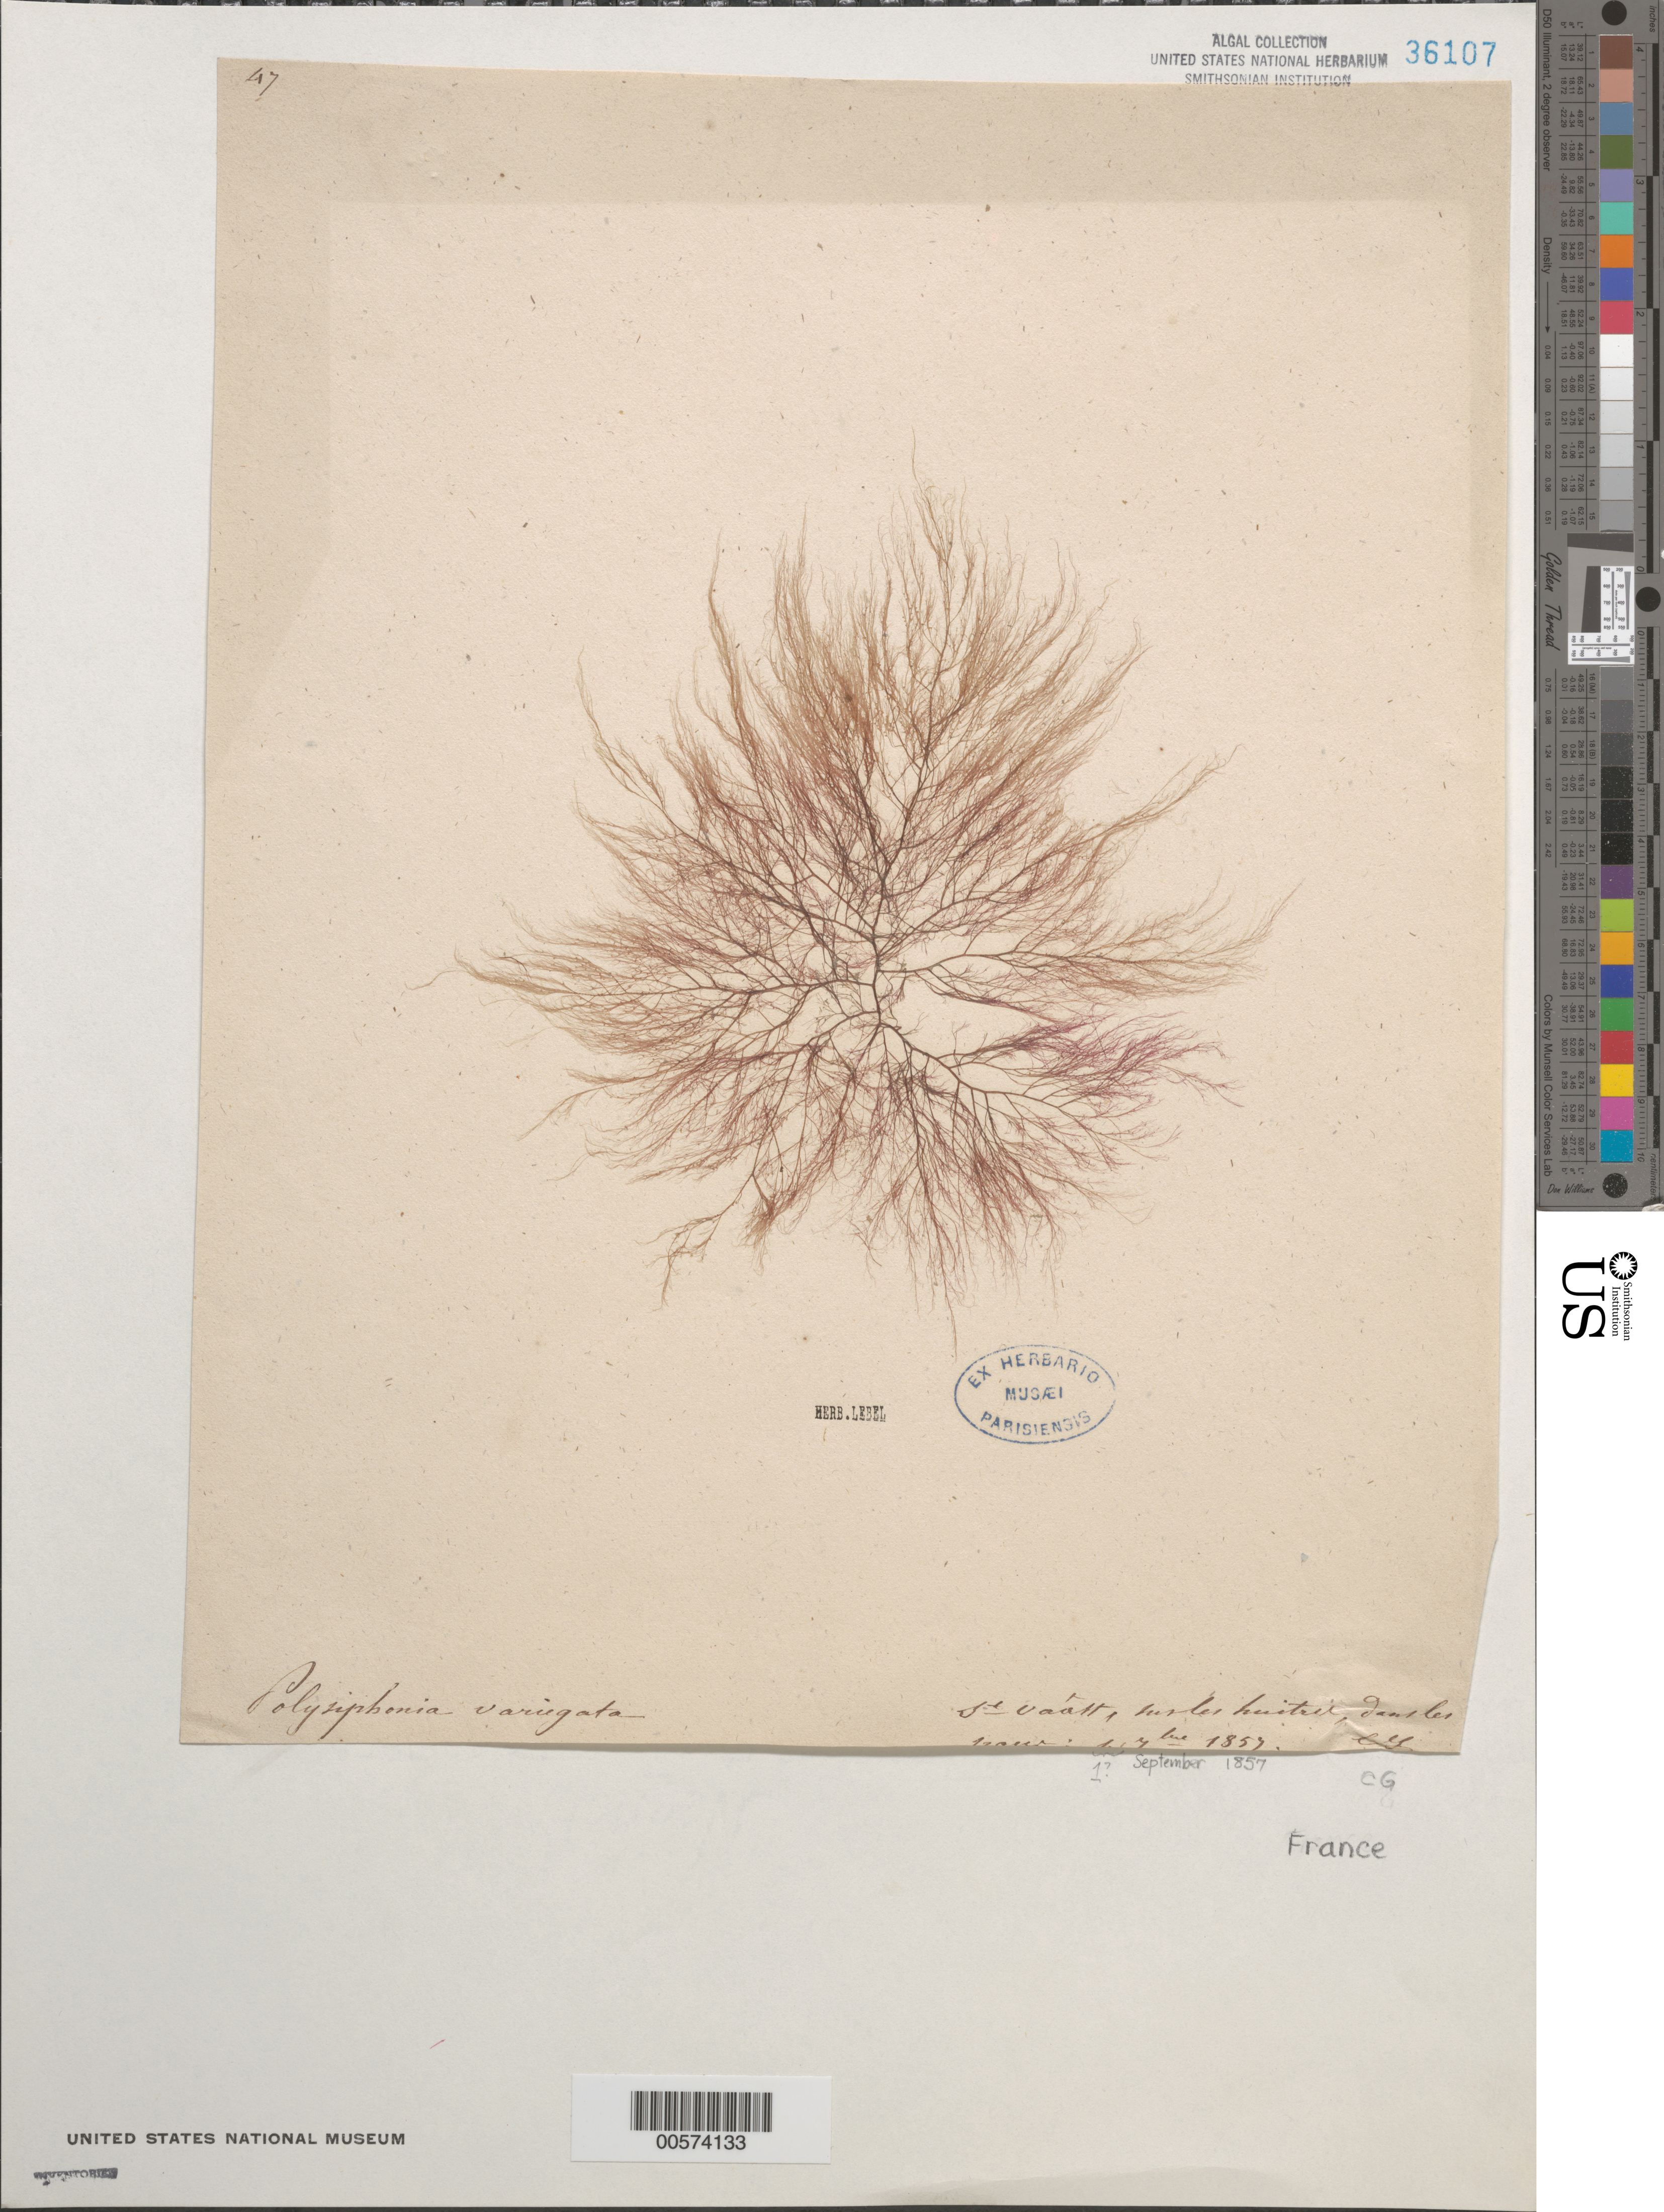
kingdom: Plantae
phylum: Rhodophyta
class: Florideophyceae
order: Ceramiales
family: Rhodomelaceae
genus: Carradoriella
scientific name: Carradoriella denudata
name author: (Dillwyn) Savoie & G.W. Saunders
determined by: Algae name updating Project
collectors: J. Lebel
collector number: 47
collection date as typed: Sep 1857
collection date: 1857-09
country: France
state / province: Normandie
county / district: Manche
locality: St. vaast-la-hougue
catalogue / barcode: US 36107